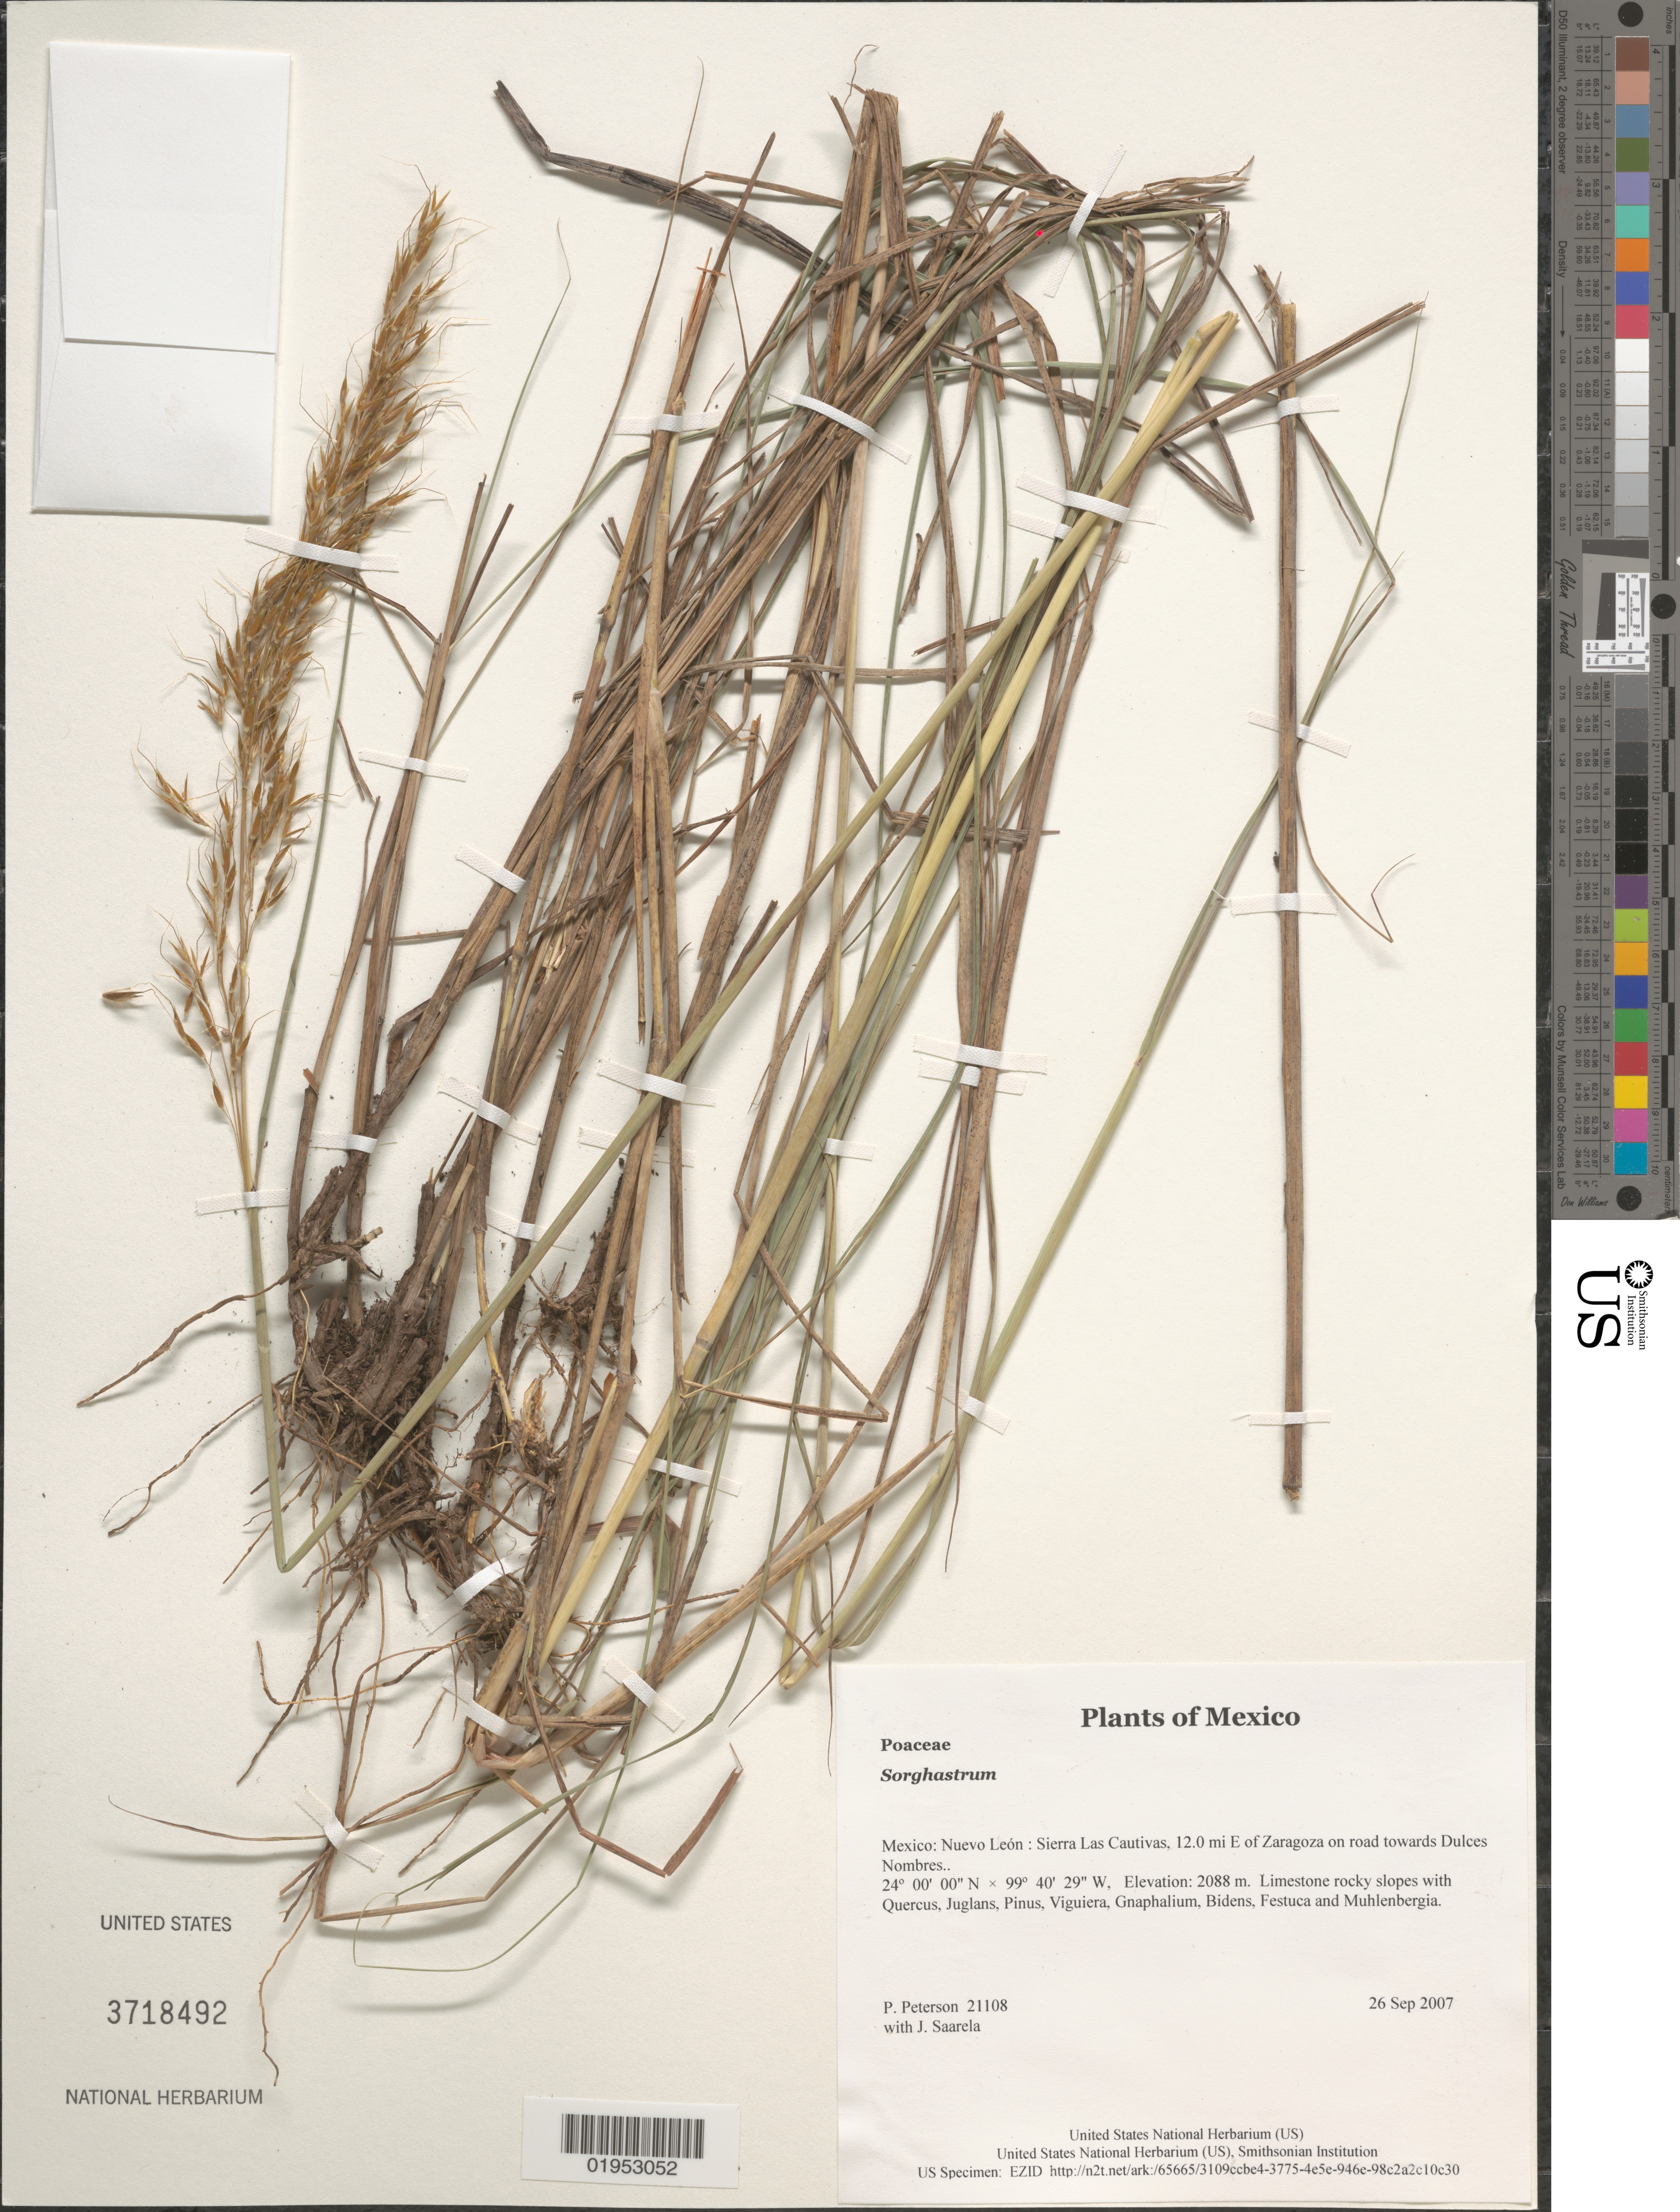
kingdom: Plantae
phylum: Tracheophyta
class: Liliopsida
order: Poales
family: Poaceae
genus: Sorghastrum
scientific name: Sorghastrum sp.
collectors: P. M. Peterson & J. Saarela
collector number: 21108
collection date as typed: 26 Sep 2007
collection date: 2007-09-26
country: Mexico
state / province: Nuevo León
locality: Sierra Las Cautivas, 12.0 mi E of Zaragoza on road towards Dulces Nombres..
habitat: Limestone rocky slopes with Quercus, Juglans, Pinus, Viguiera, Gnaphalium, Bidens, Festuca and Muhlenbergia.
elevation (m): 2088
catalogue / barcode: US 3718492